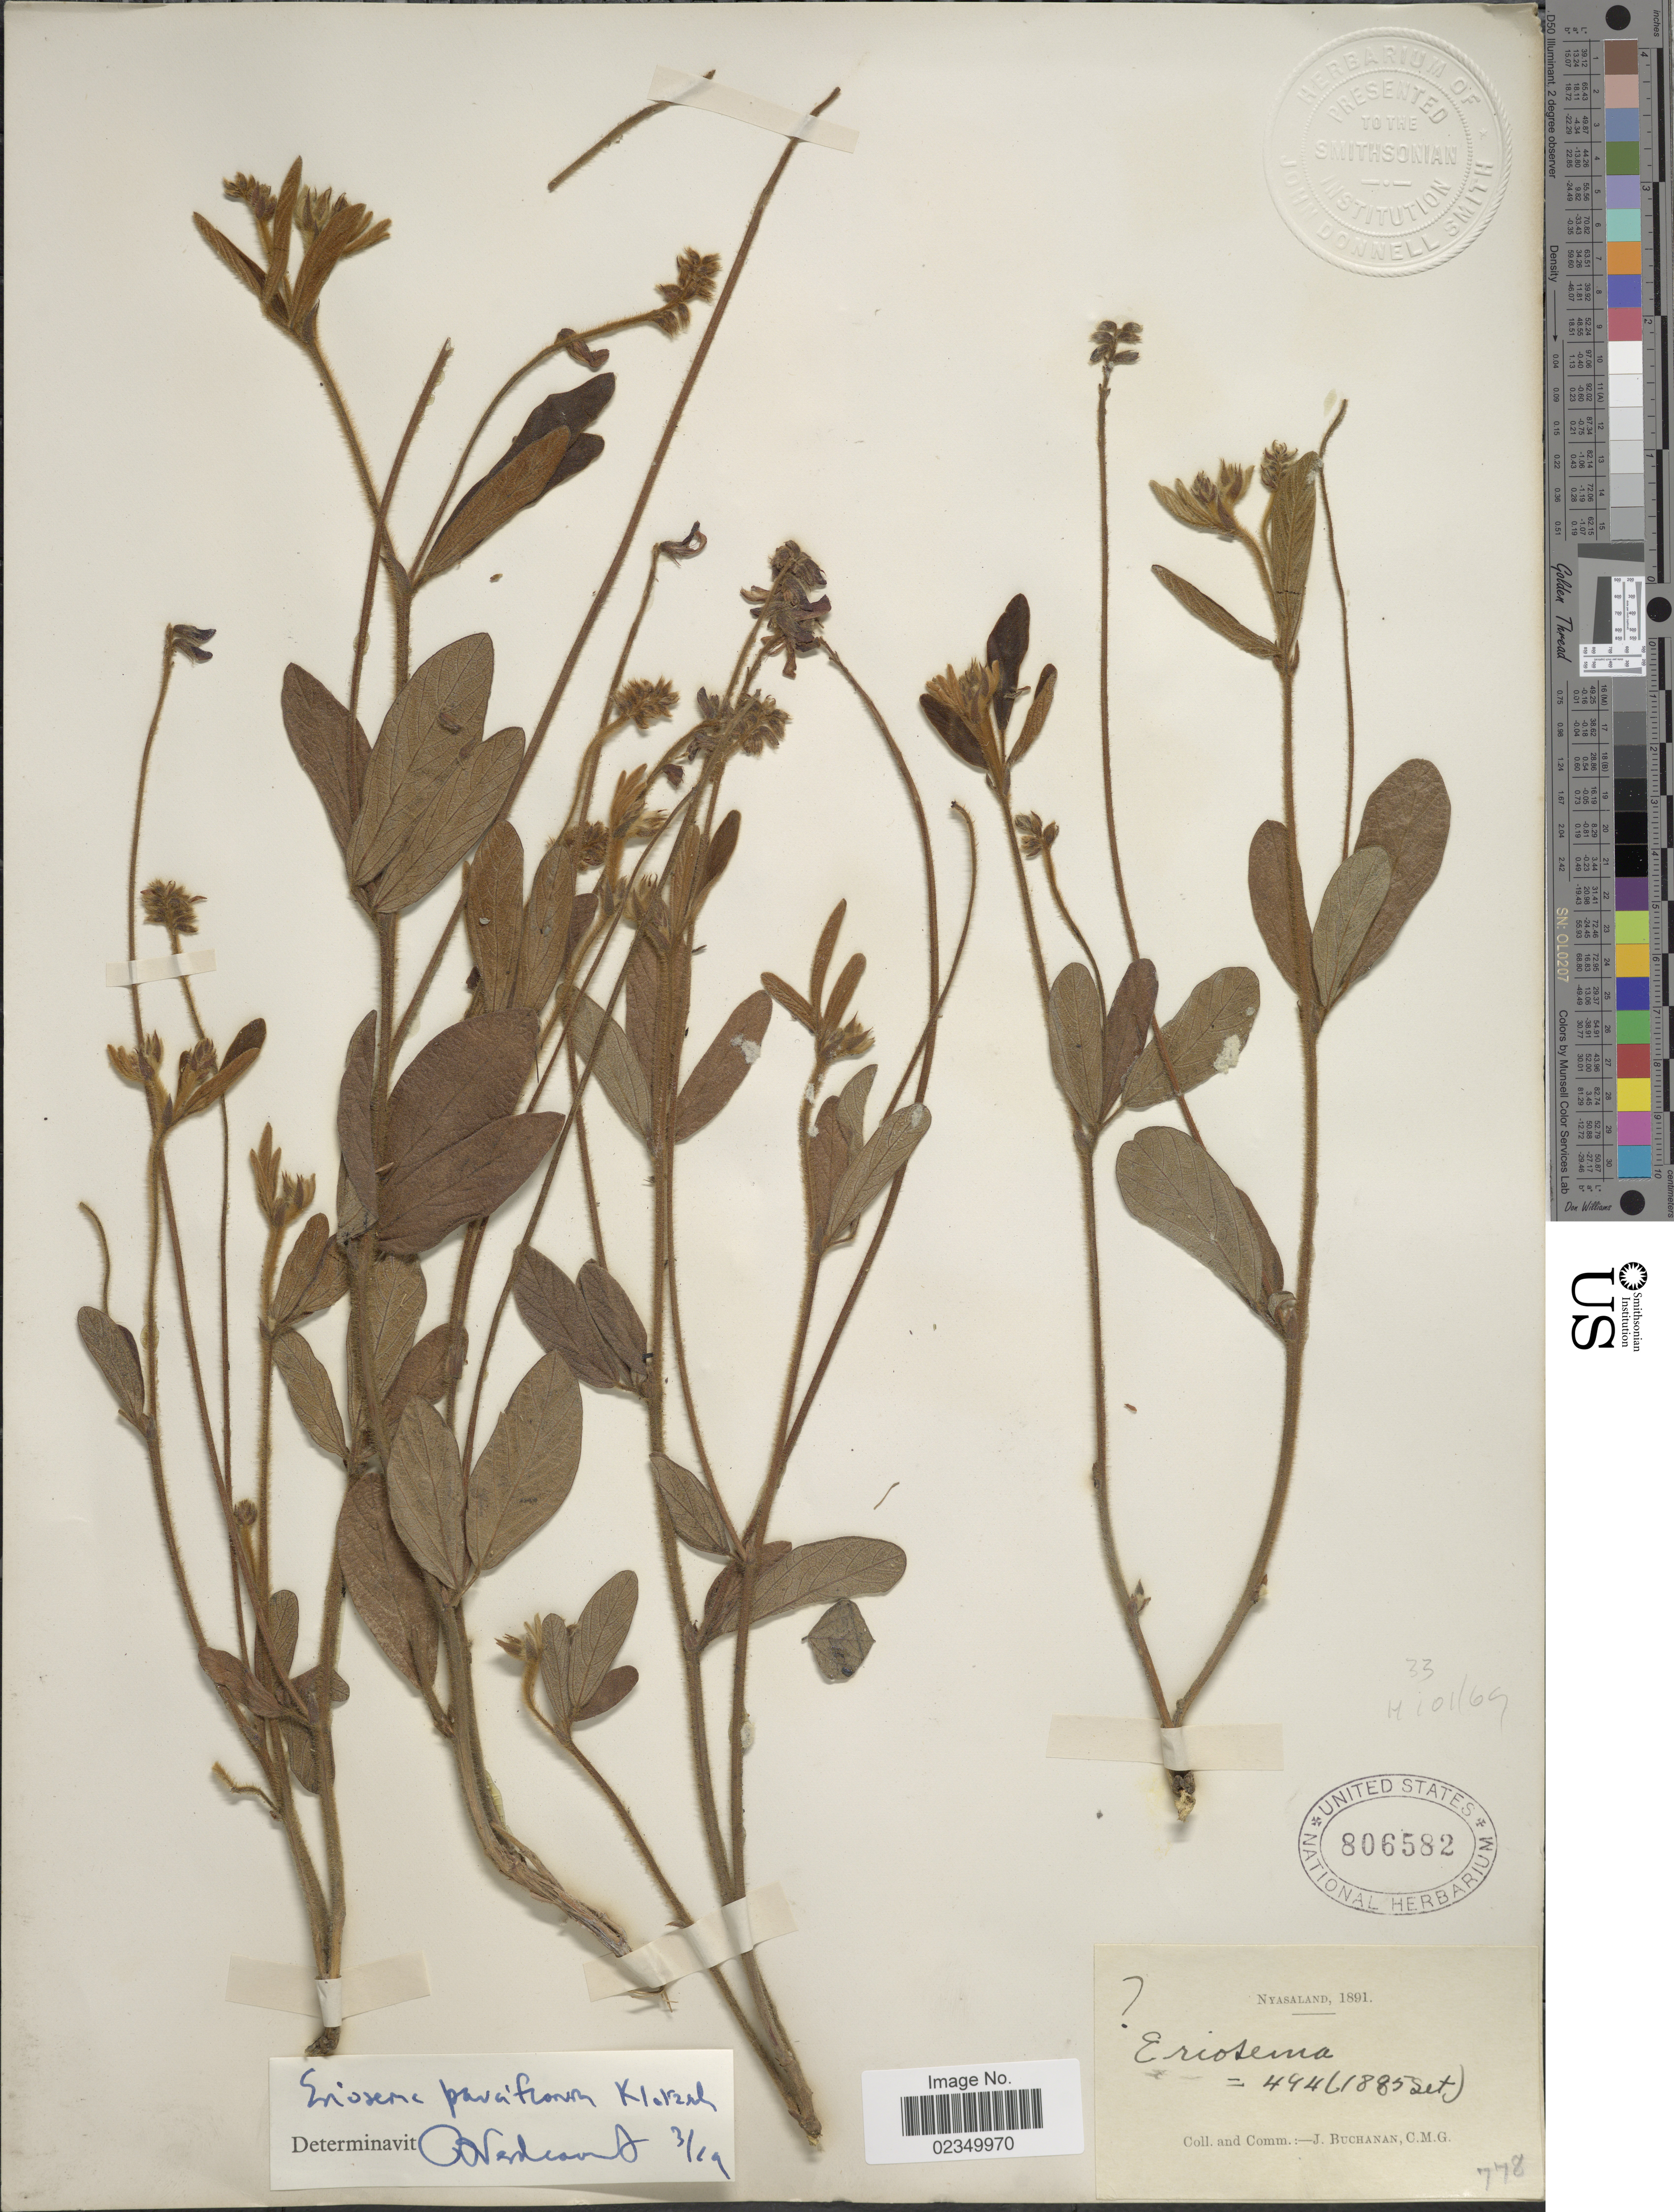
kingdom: Plantae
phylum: Tracheophyta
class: Magnoliopsida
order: Fabales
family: Fabaceae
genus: Eriosema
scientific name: Eriosema pauciflorum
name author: Klotzsch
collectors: J. Buchanan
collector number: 778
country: Malawi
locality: Nyasaland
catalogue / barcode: US 806582